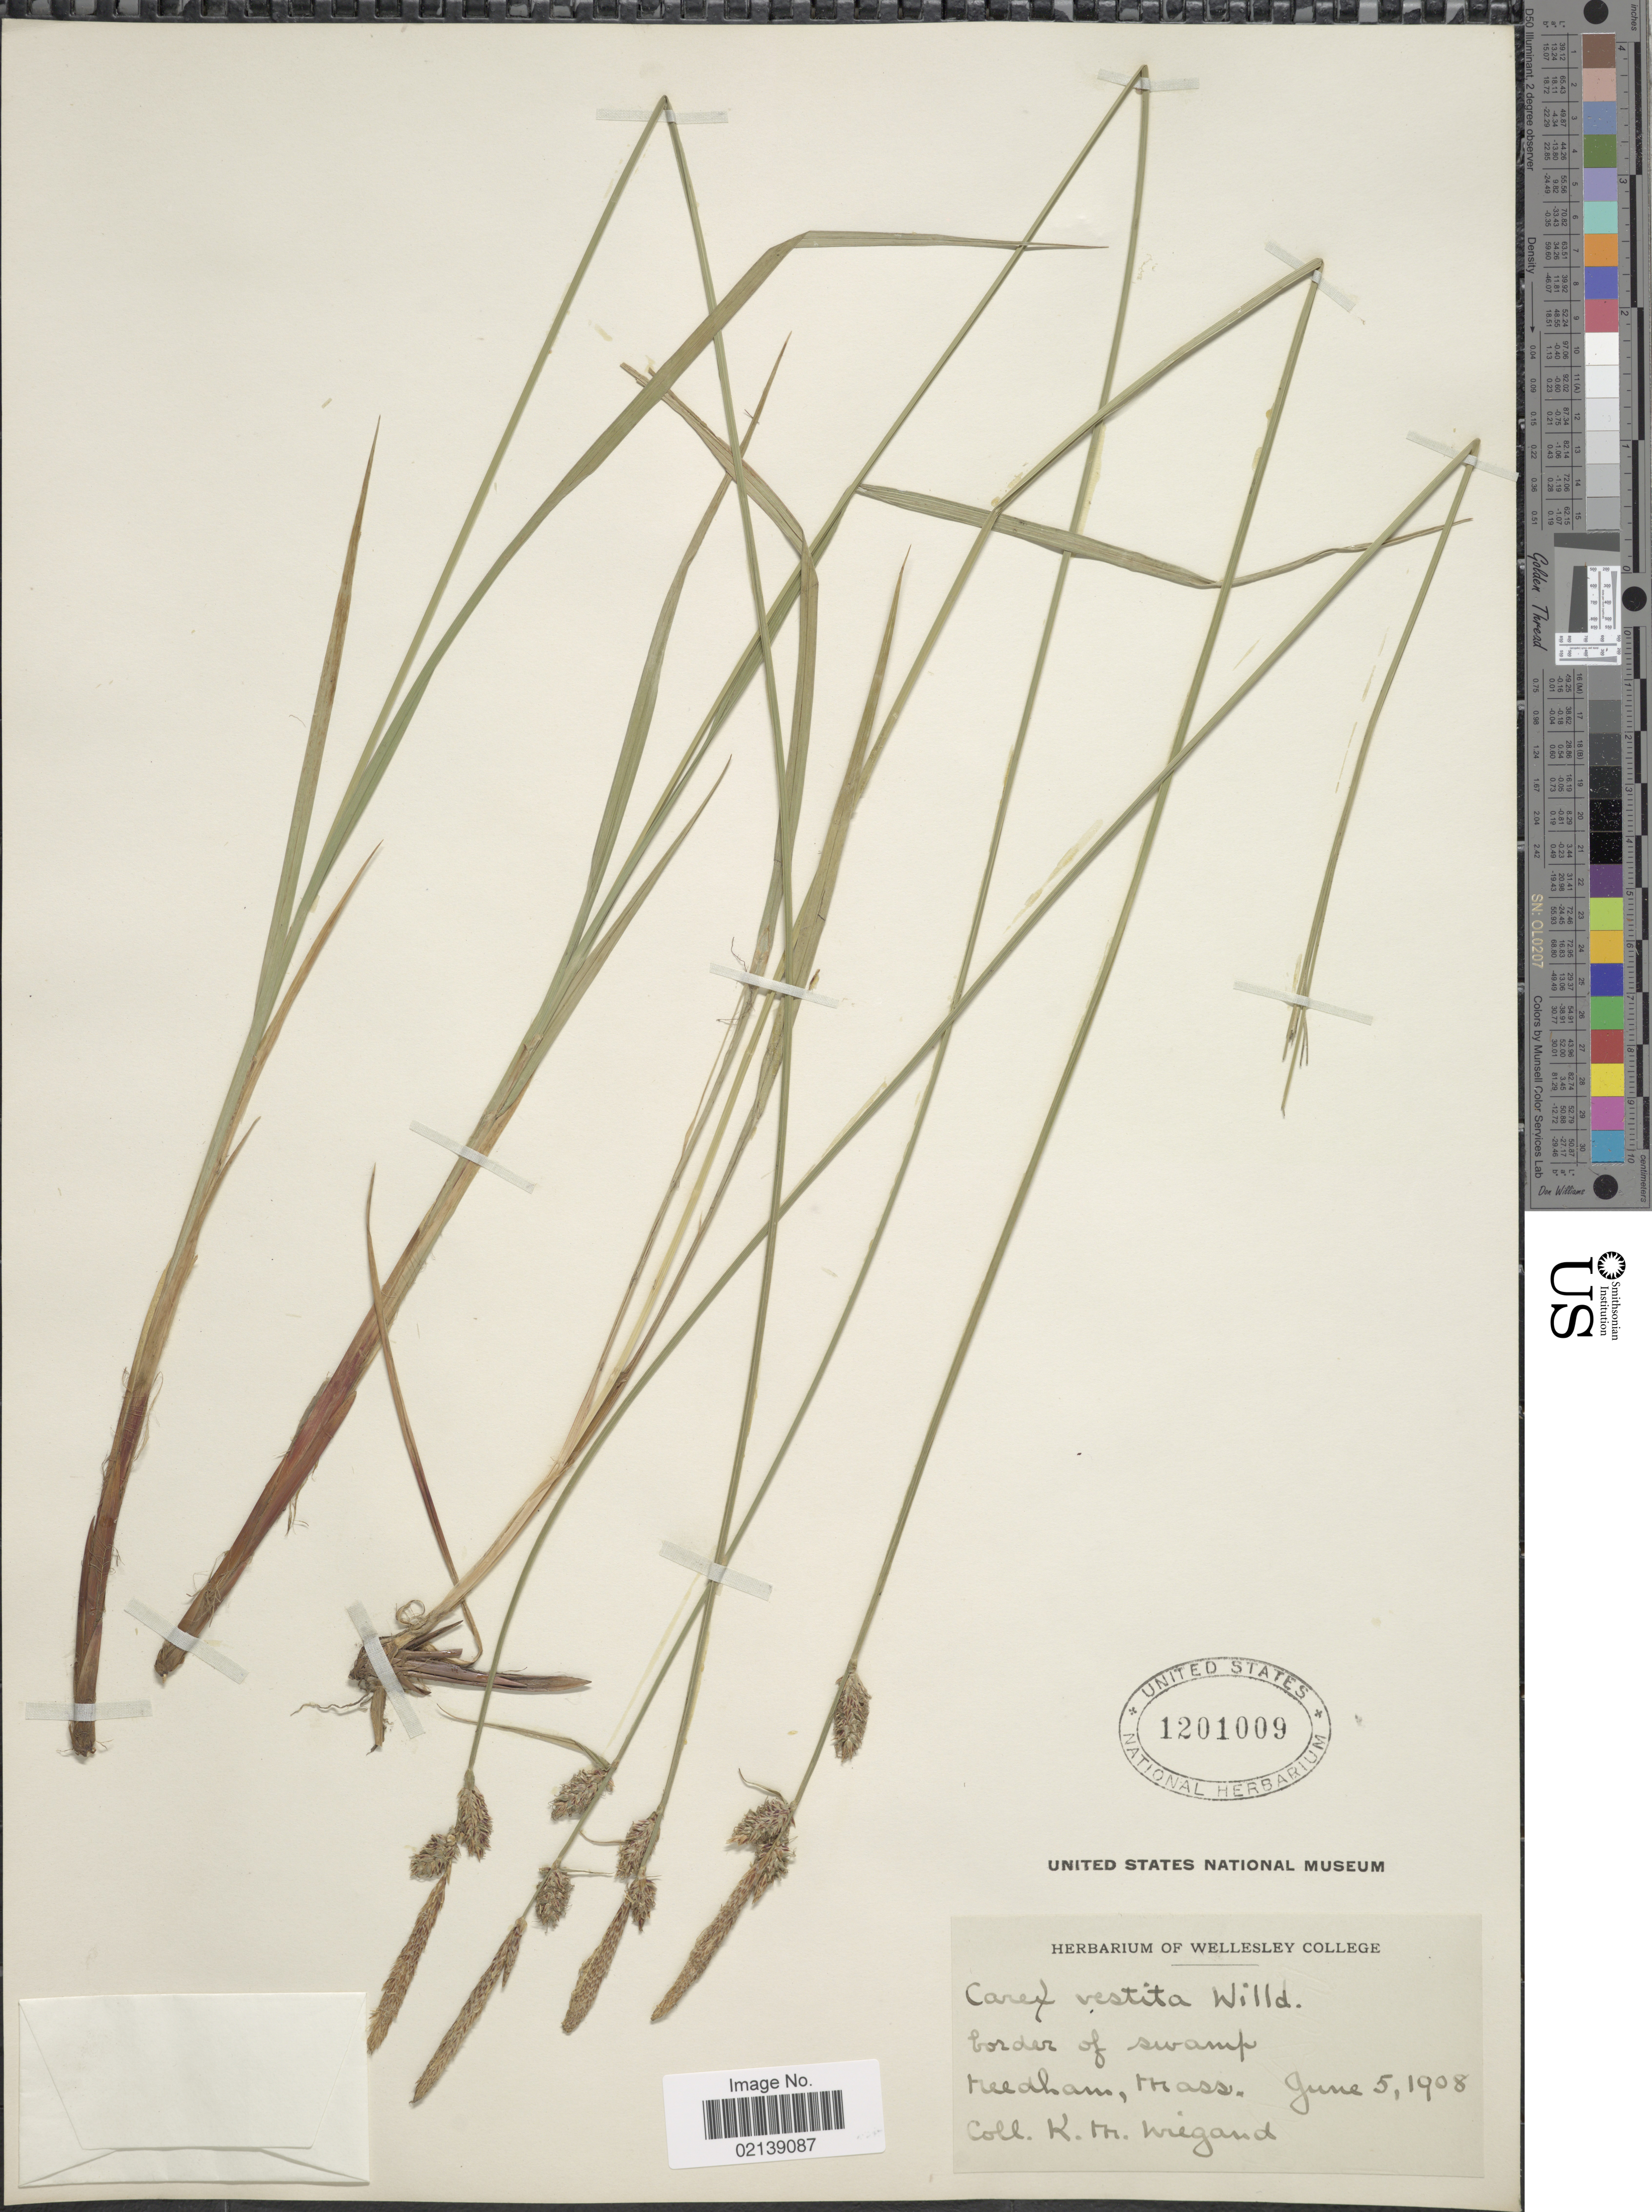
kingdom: Plantae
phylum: Tracheophyta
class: Liliopsida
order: Poales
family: Cyperaceae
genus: Carex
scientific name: Carex vestita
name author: Willd.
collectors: K. M. Wiegand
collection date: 1908-06-05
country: United States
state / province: Massachusetts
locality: Border of swamp, Meedham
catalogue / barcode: US 1201009